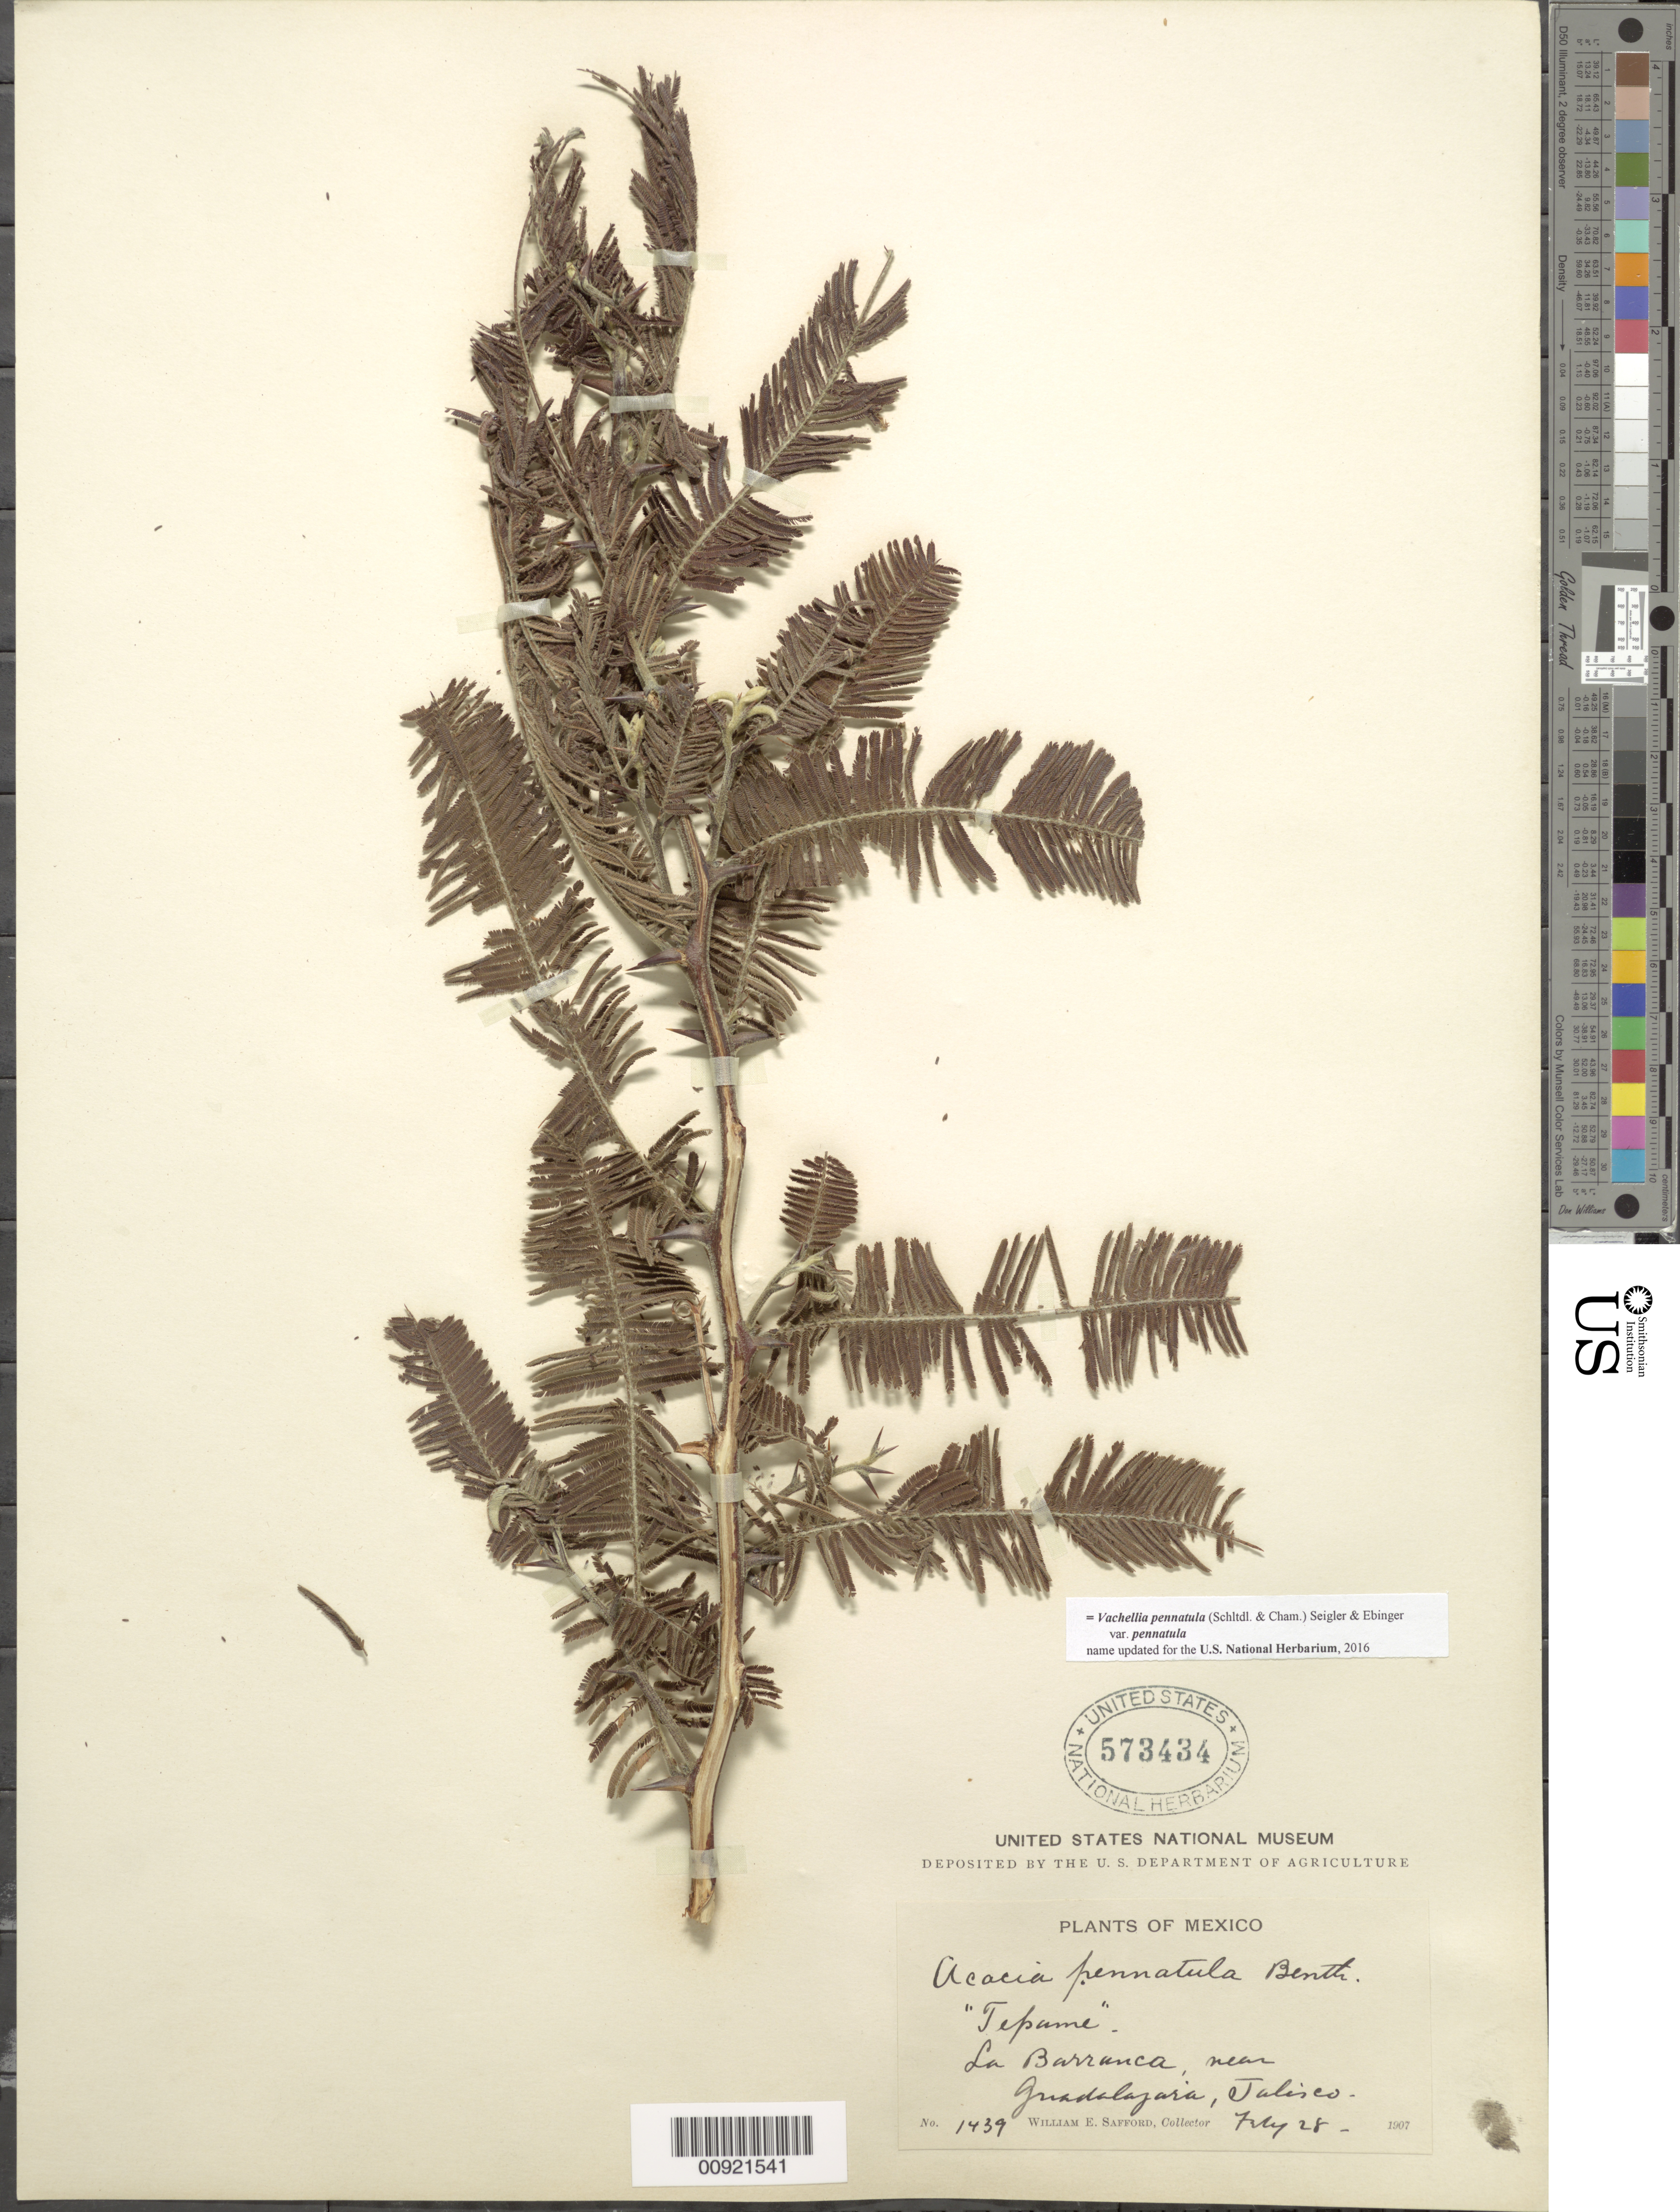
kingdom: Plantae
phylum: Tracheophyta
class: Magnoliopsida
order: Fabales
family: Fabaceae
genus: Vachellia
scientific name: Vachellia pennatula var. pennatula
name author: (Schltdl. & Cham.) Seigler & Ebinger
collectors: W. E. Safford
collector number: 1439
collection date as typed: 28 Feb 1907 or 28 Jul 1907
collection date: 1907-02-28 or 1907-07-28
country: Mexico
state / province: Jalisco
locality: La Barranca, near Guadalajara, Jalisco.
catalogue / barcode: US 573434